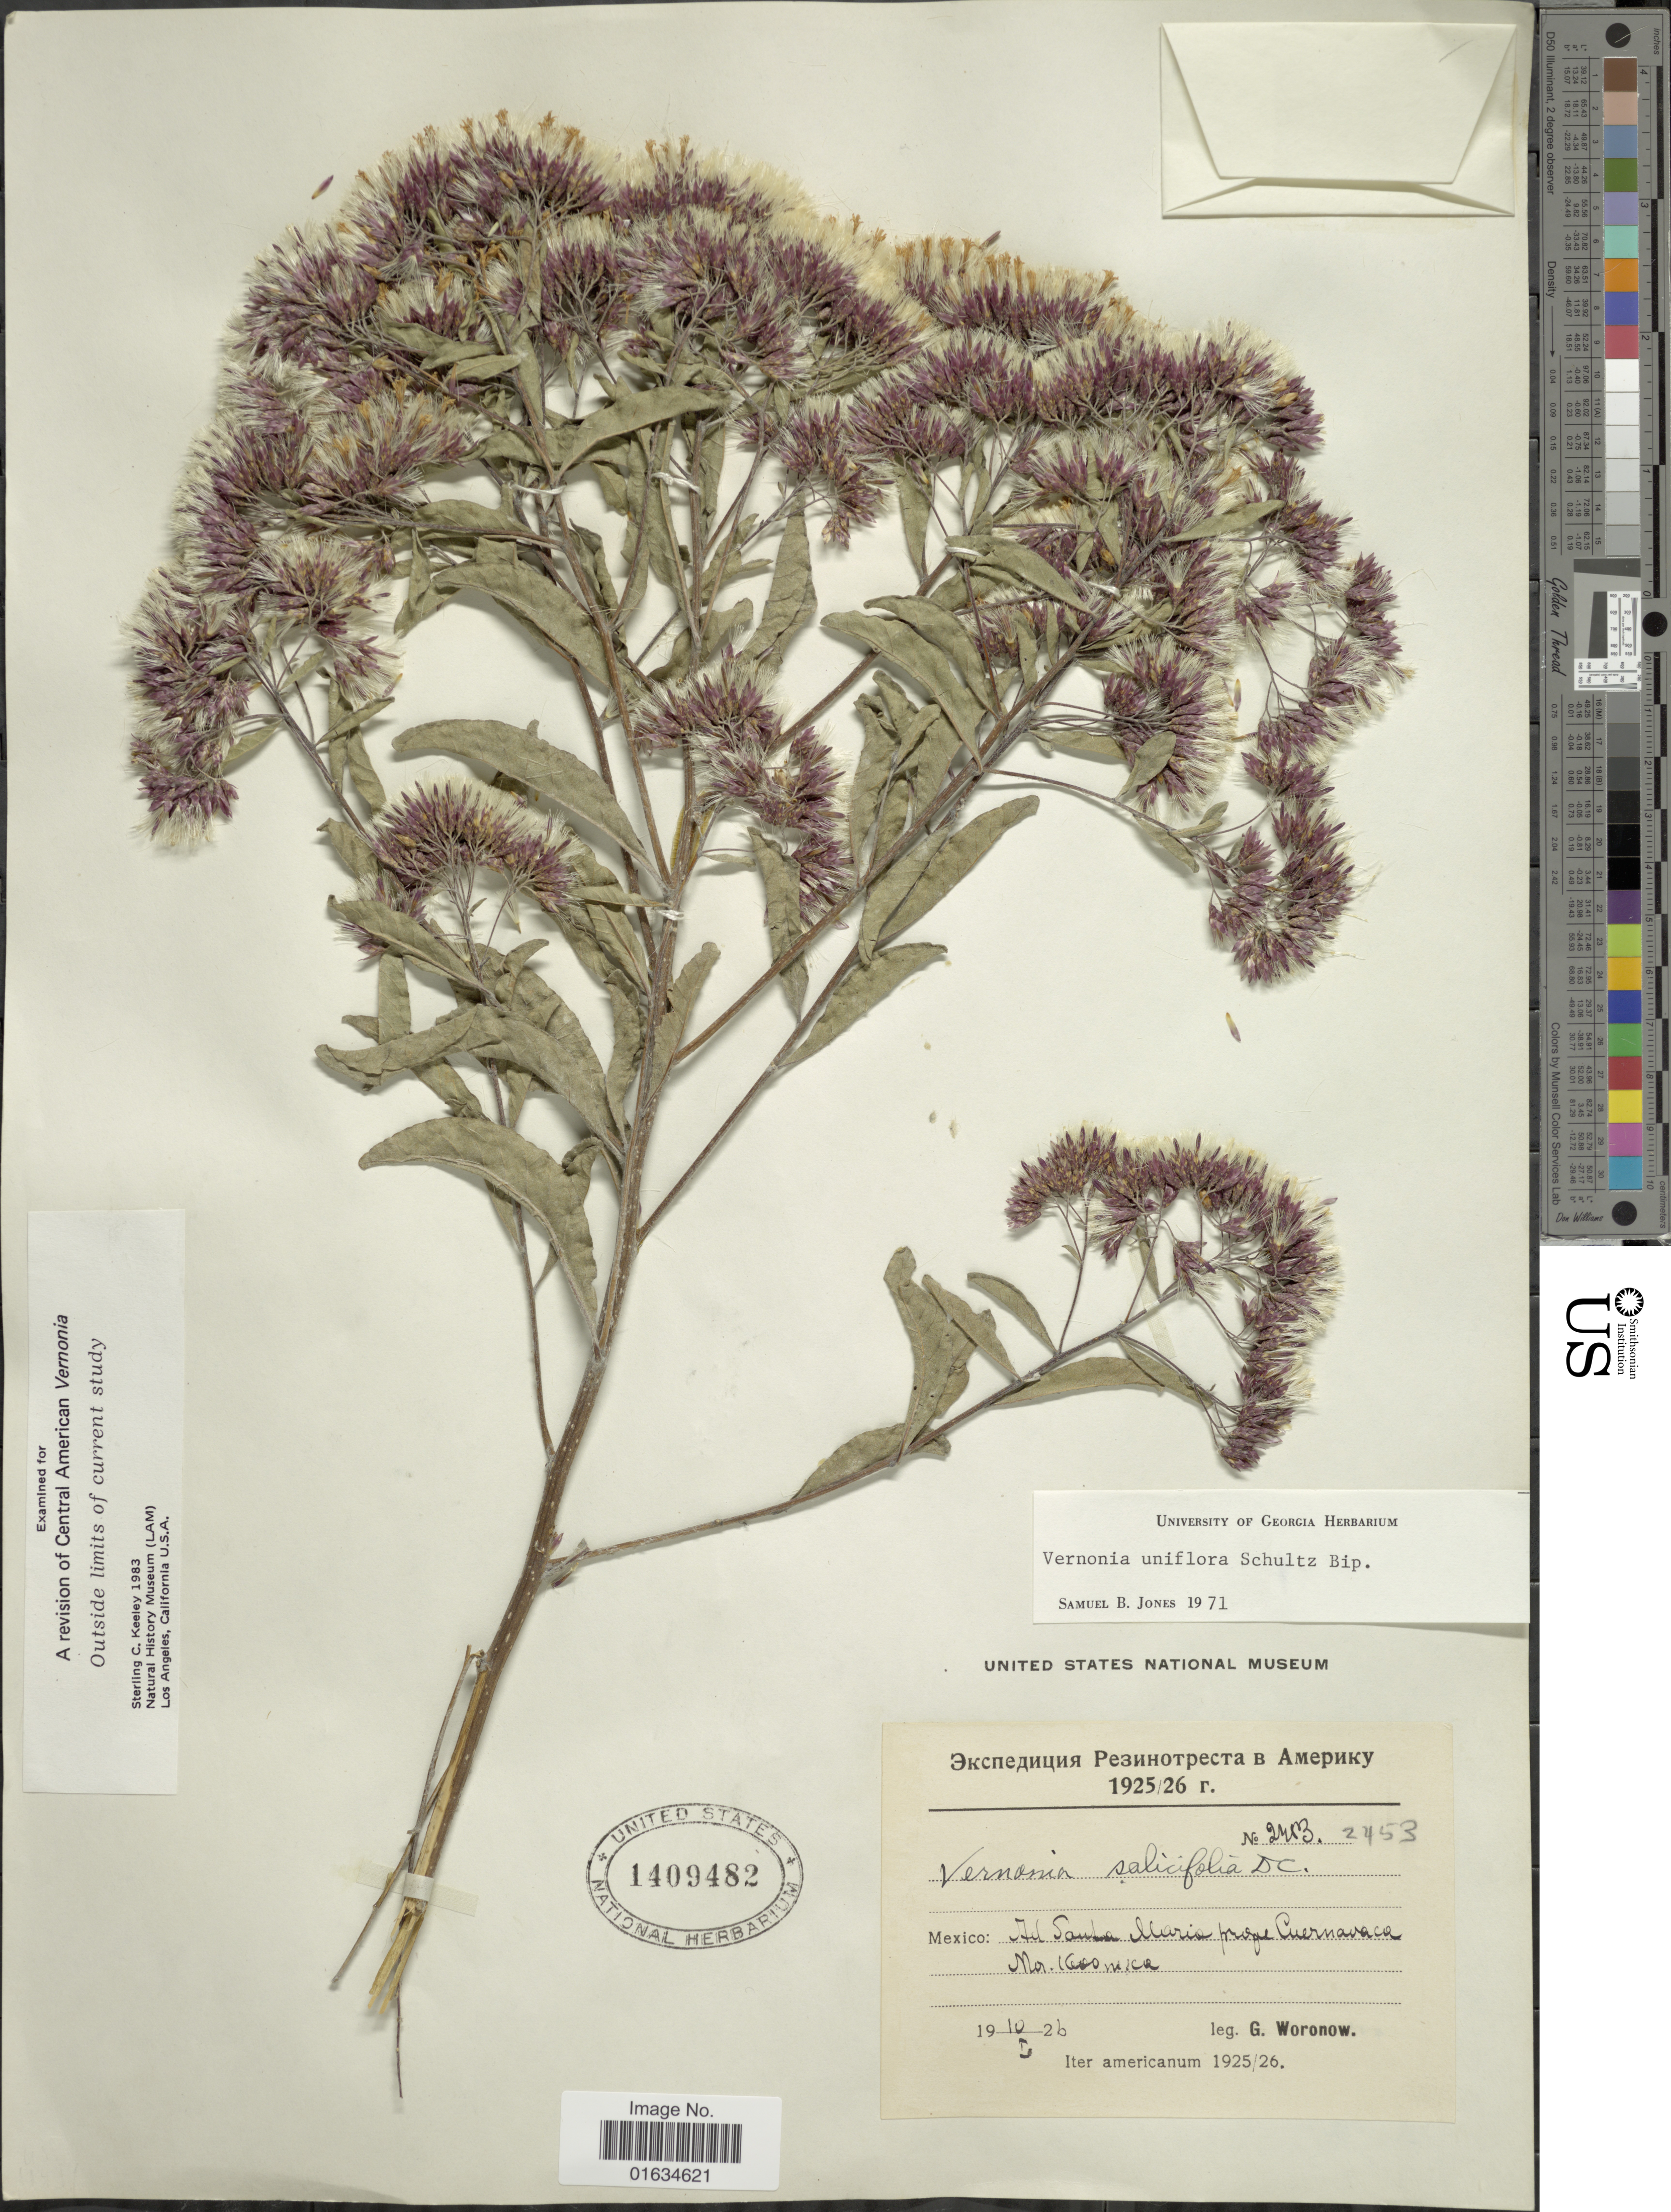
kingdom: Plantae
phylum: Tracheophyta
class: Magnoliopsida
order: Asterales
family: Asteraceae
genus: Critoniopsis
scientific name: Critoniopsis salicifolia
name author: (DC.) H. Rob.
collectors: G. Woronow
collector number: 2453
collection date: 1926-02-10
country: Mexico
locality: Ad Santa Mario, prope Cuernavaca, Mor. Kvnce [interpreted]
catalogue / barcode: US 1409482